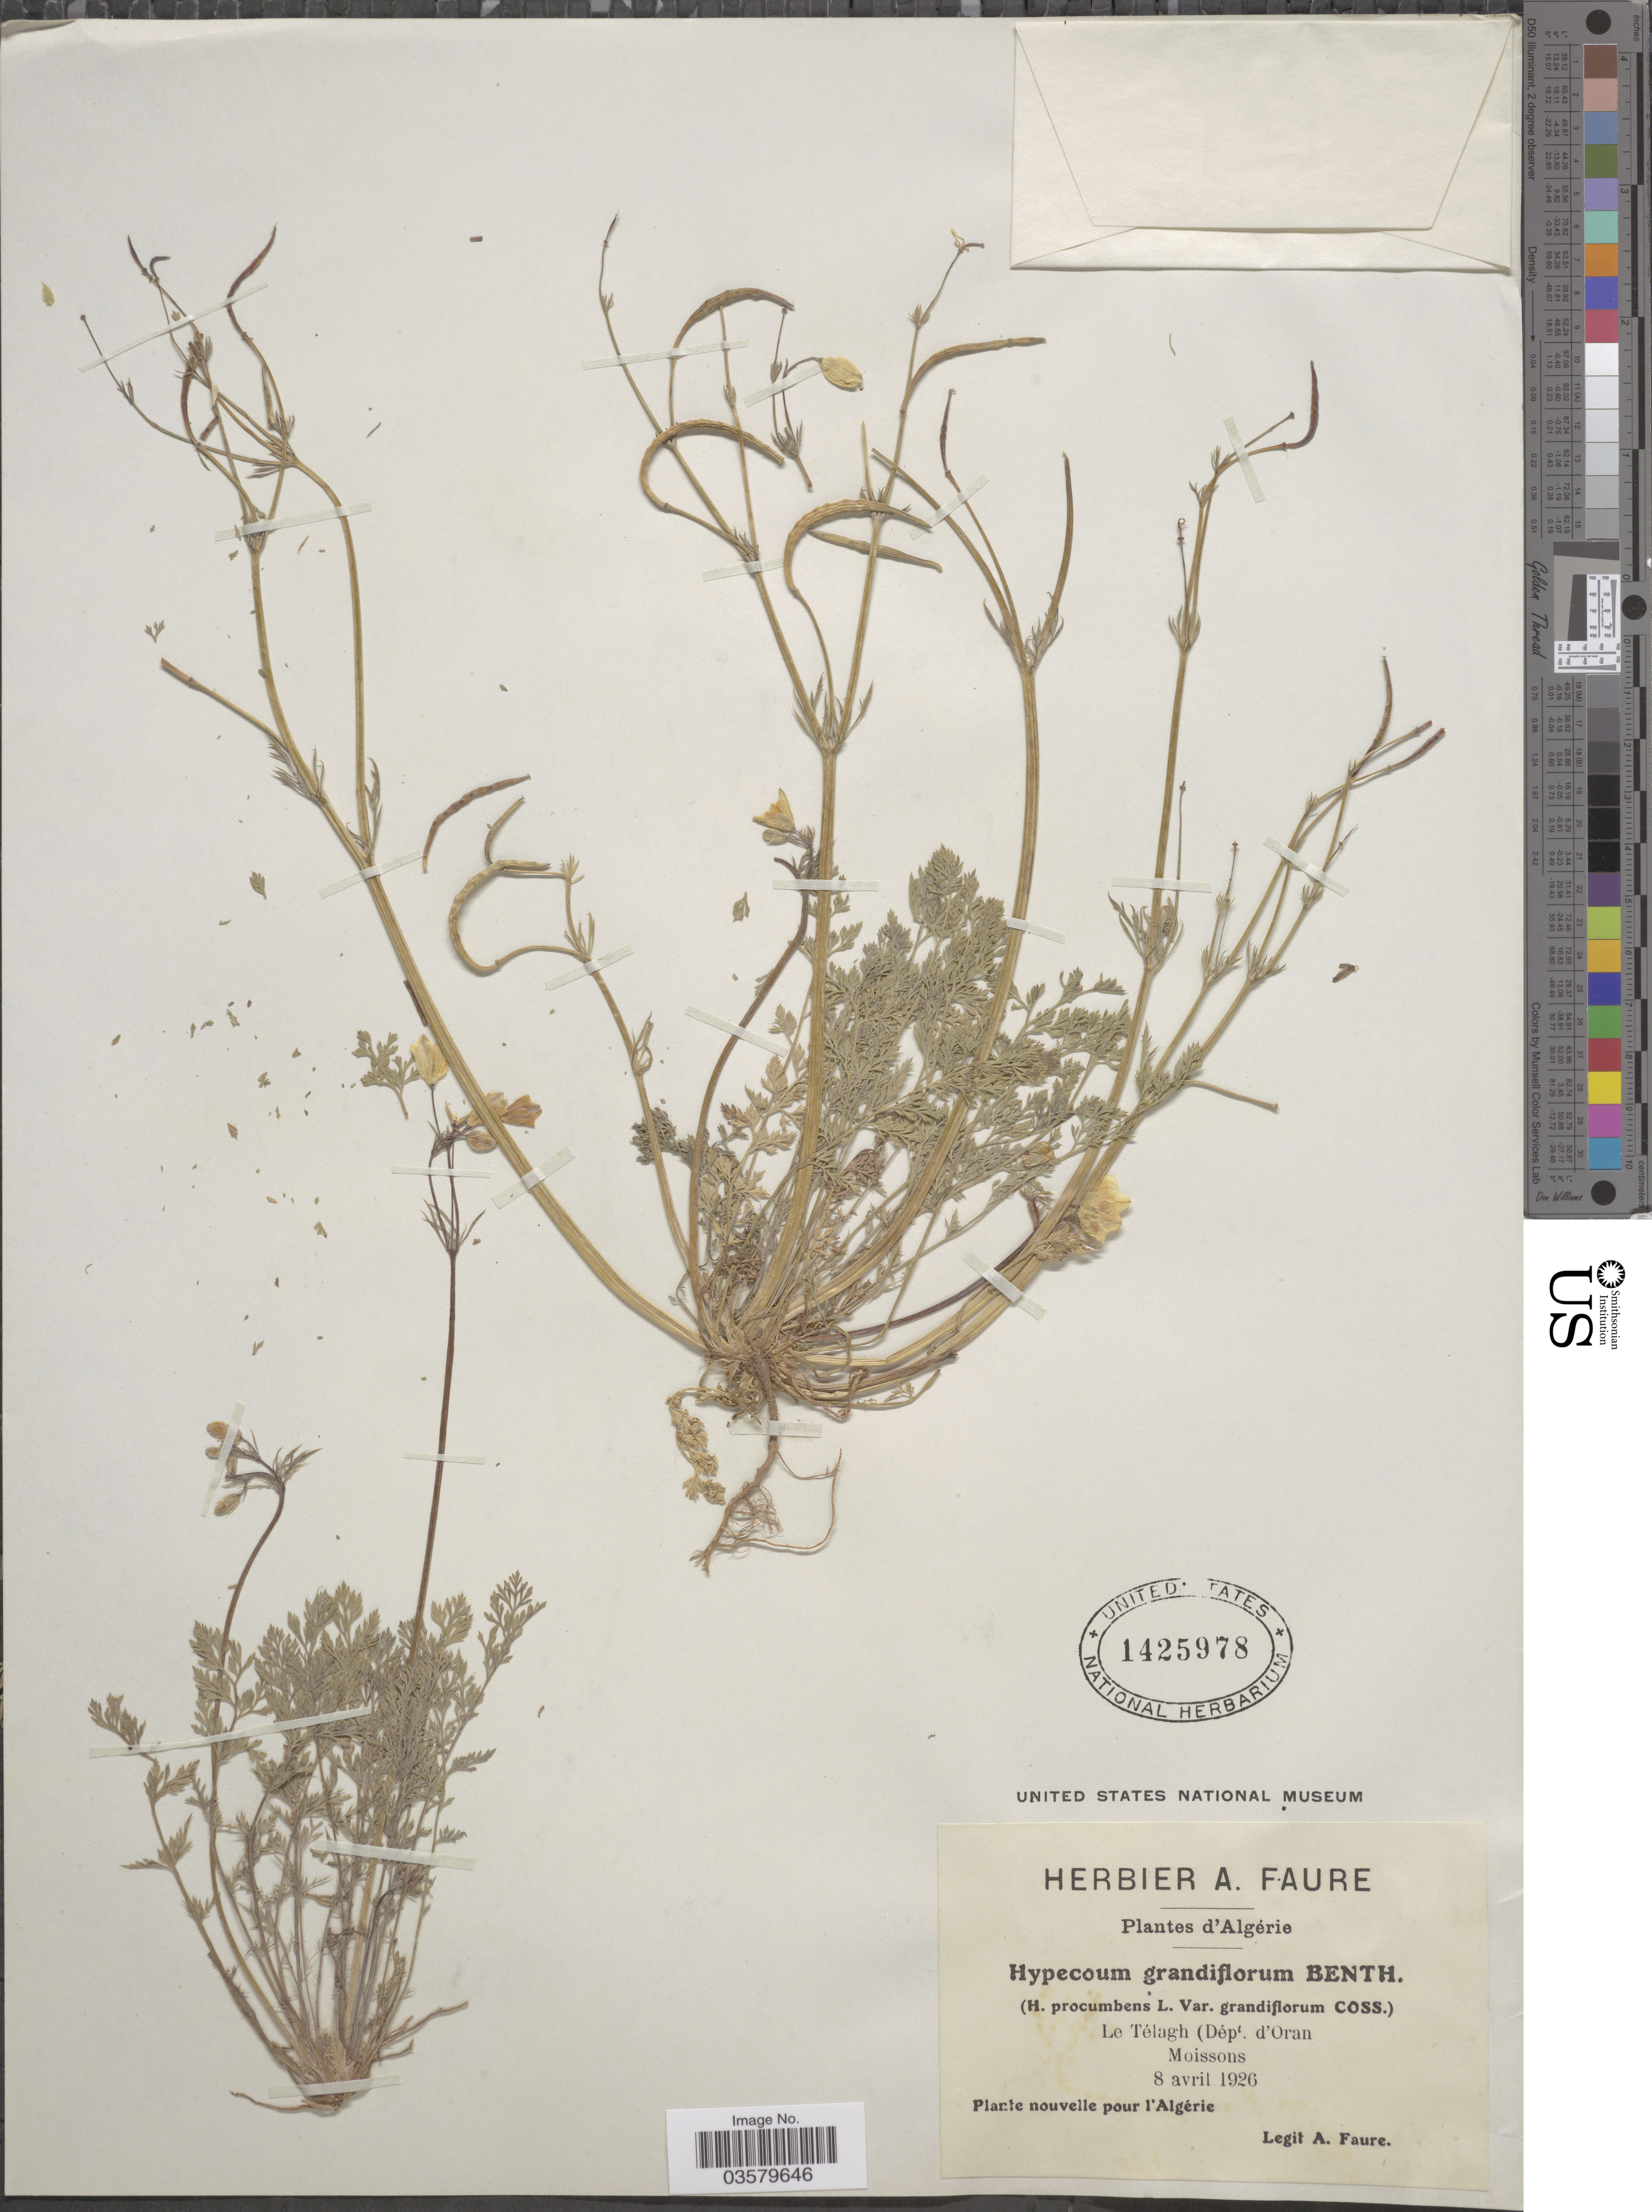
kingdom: Plantae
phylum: Tracheophyta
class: Magnoliopsida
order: Ranunculales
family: Papaveraceae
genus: Hypecoum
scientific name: Hypecoum grandiflorum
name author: Benth.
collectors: A. Faure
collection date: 1926-04-08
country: Algeria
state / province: Oran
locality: Le Télagh (Dépt. d'Oran).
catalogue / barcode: US 1425978